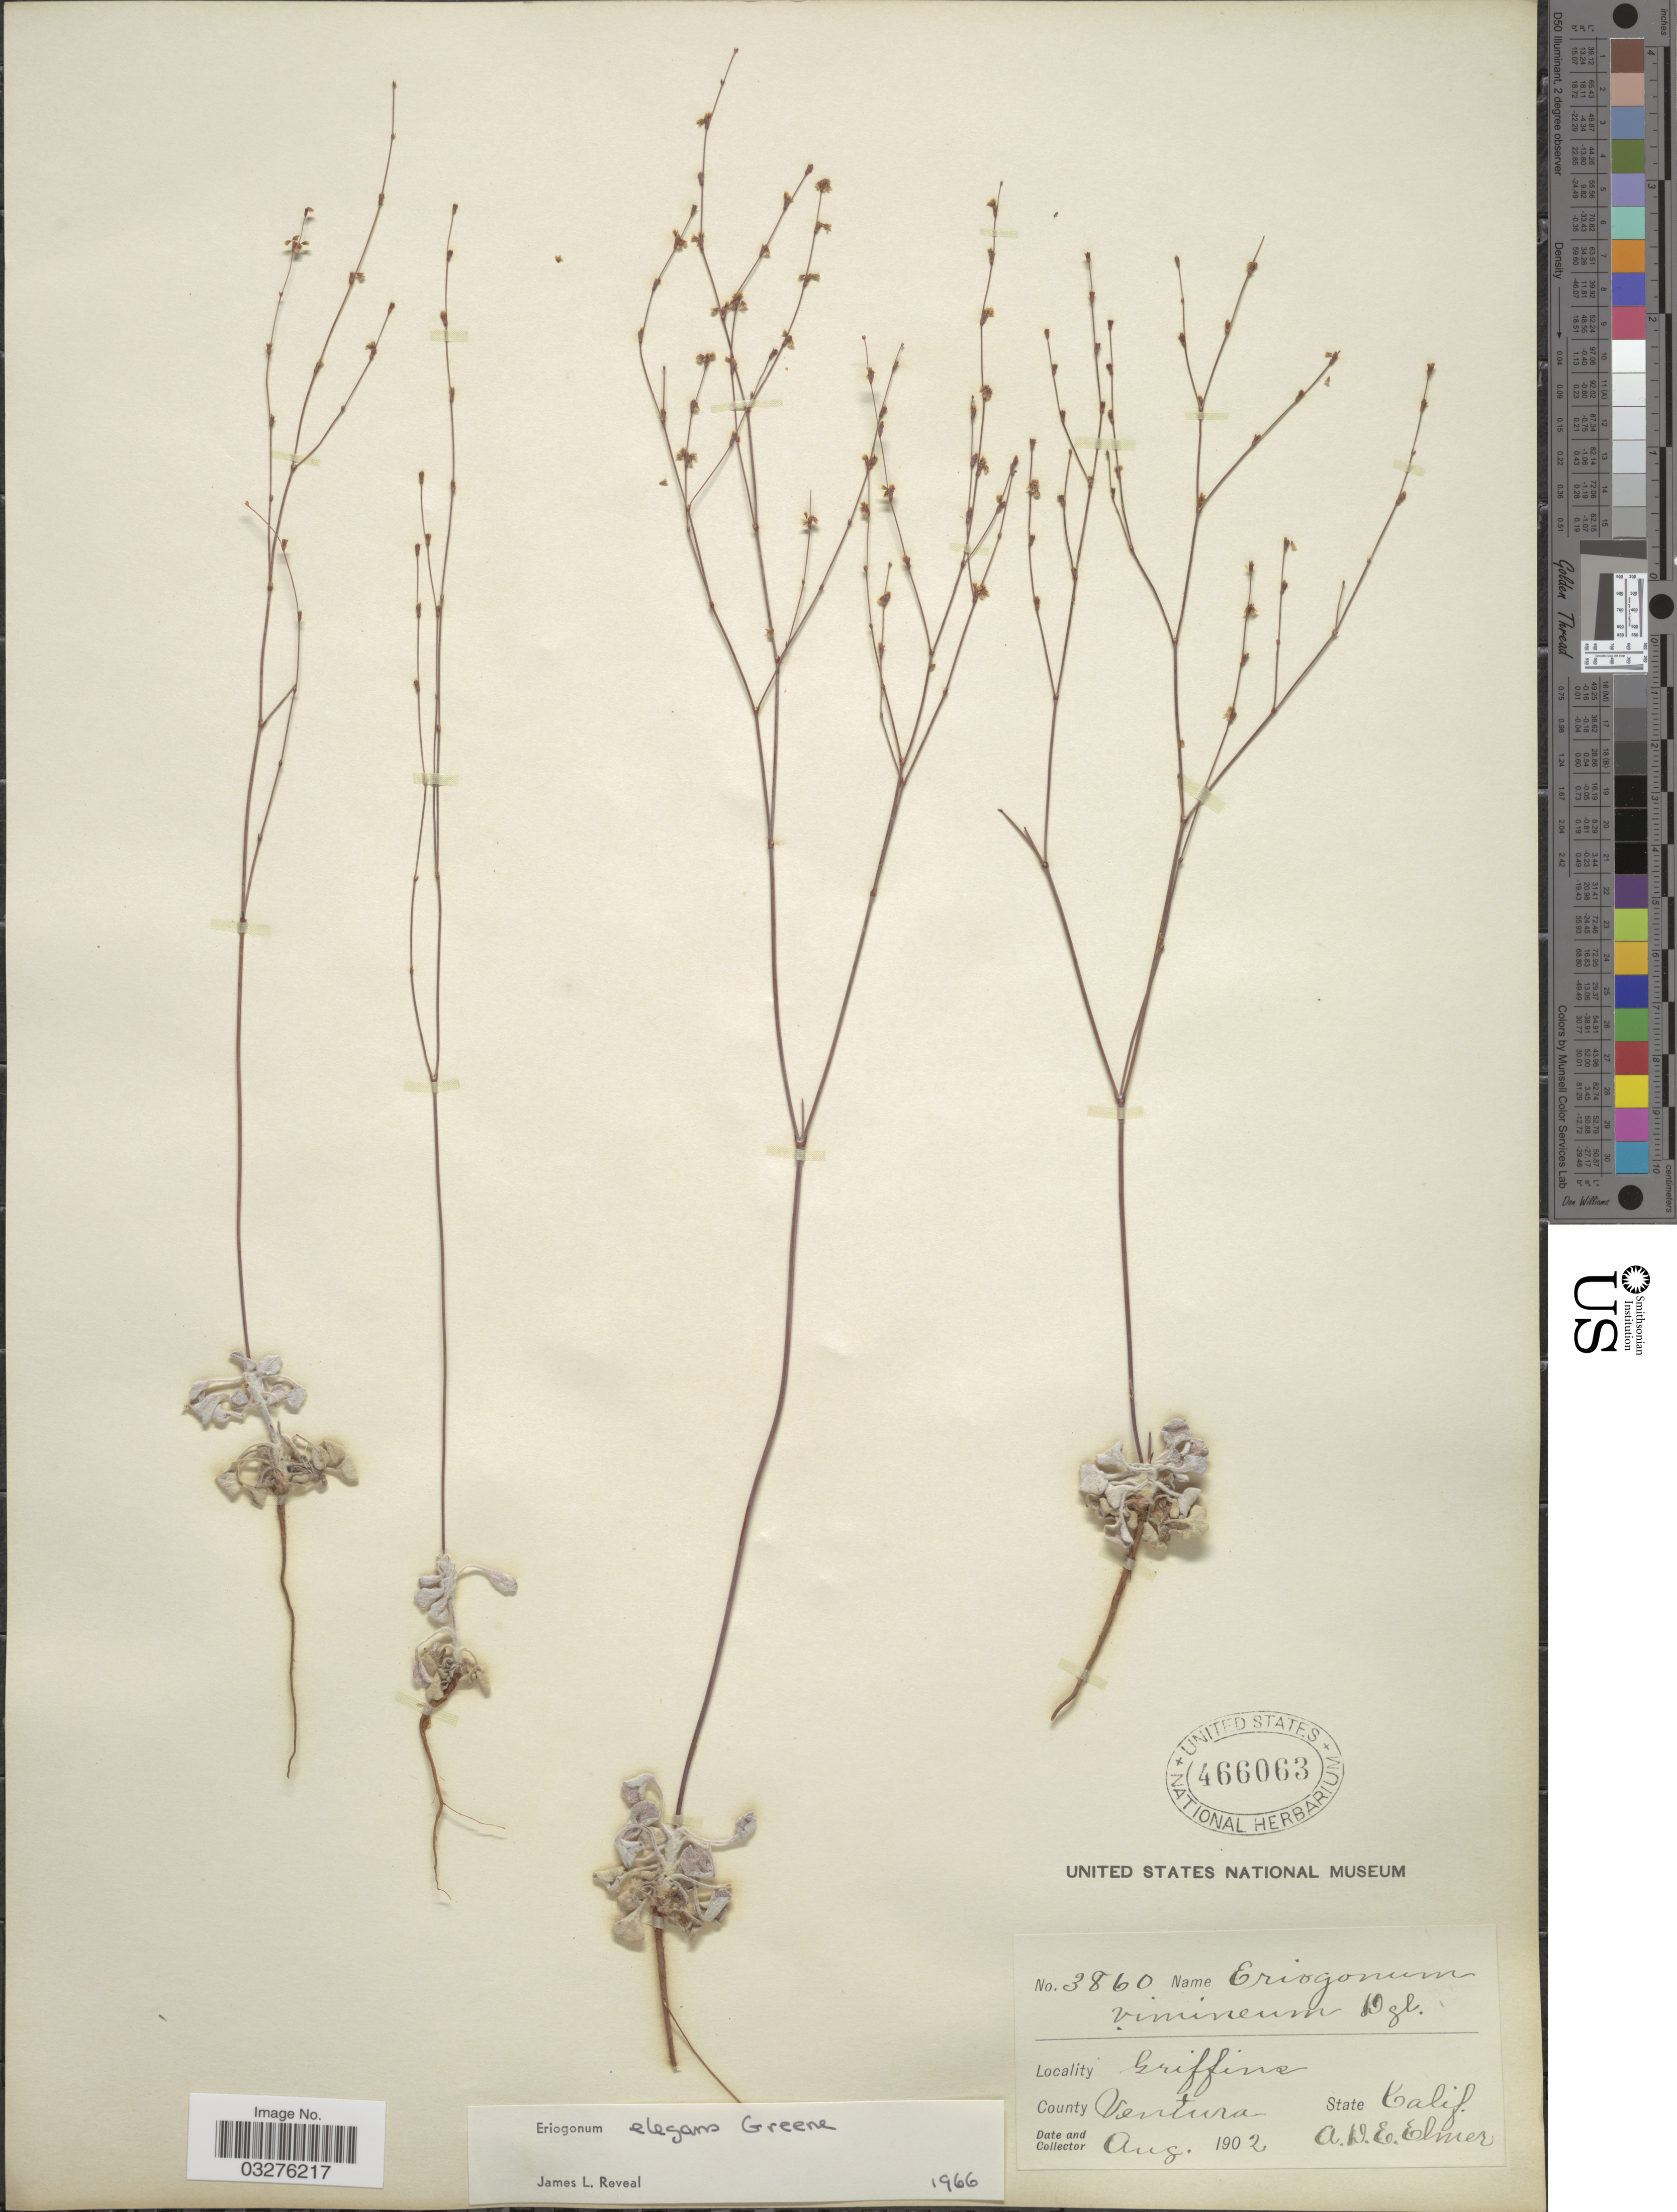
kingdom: Plantae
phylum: Tracheophyta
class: Magnoliopsida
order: Caryophyllales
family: Polygonaceae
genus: Eriogonum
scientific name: Eriogonum elegans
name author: Greene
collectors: A. D. E. Elmer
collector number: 3860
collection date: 1902-08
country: United States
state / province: California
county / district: Ventura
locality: Griffins, County Ventura.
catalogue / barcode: US 466063